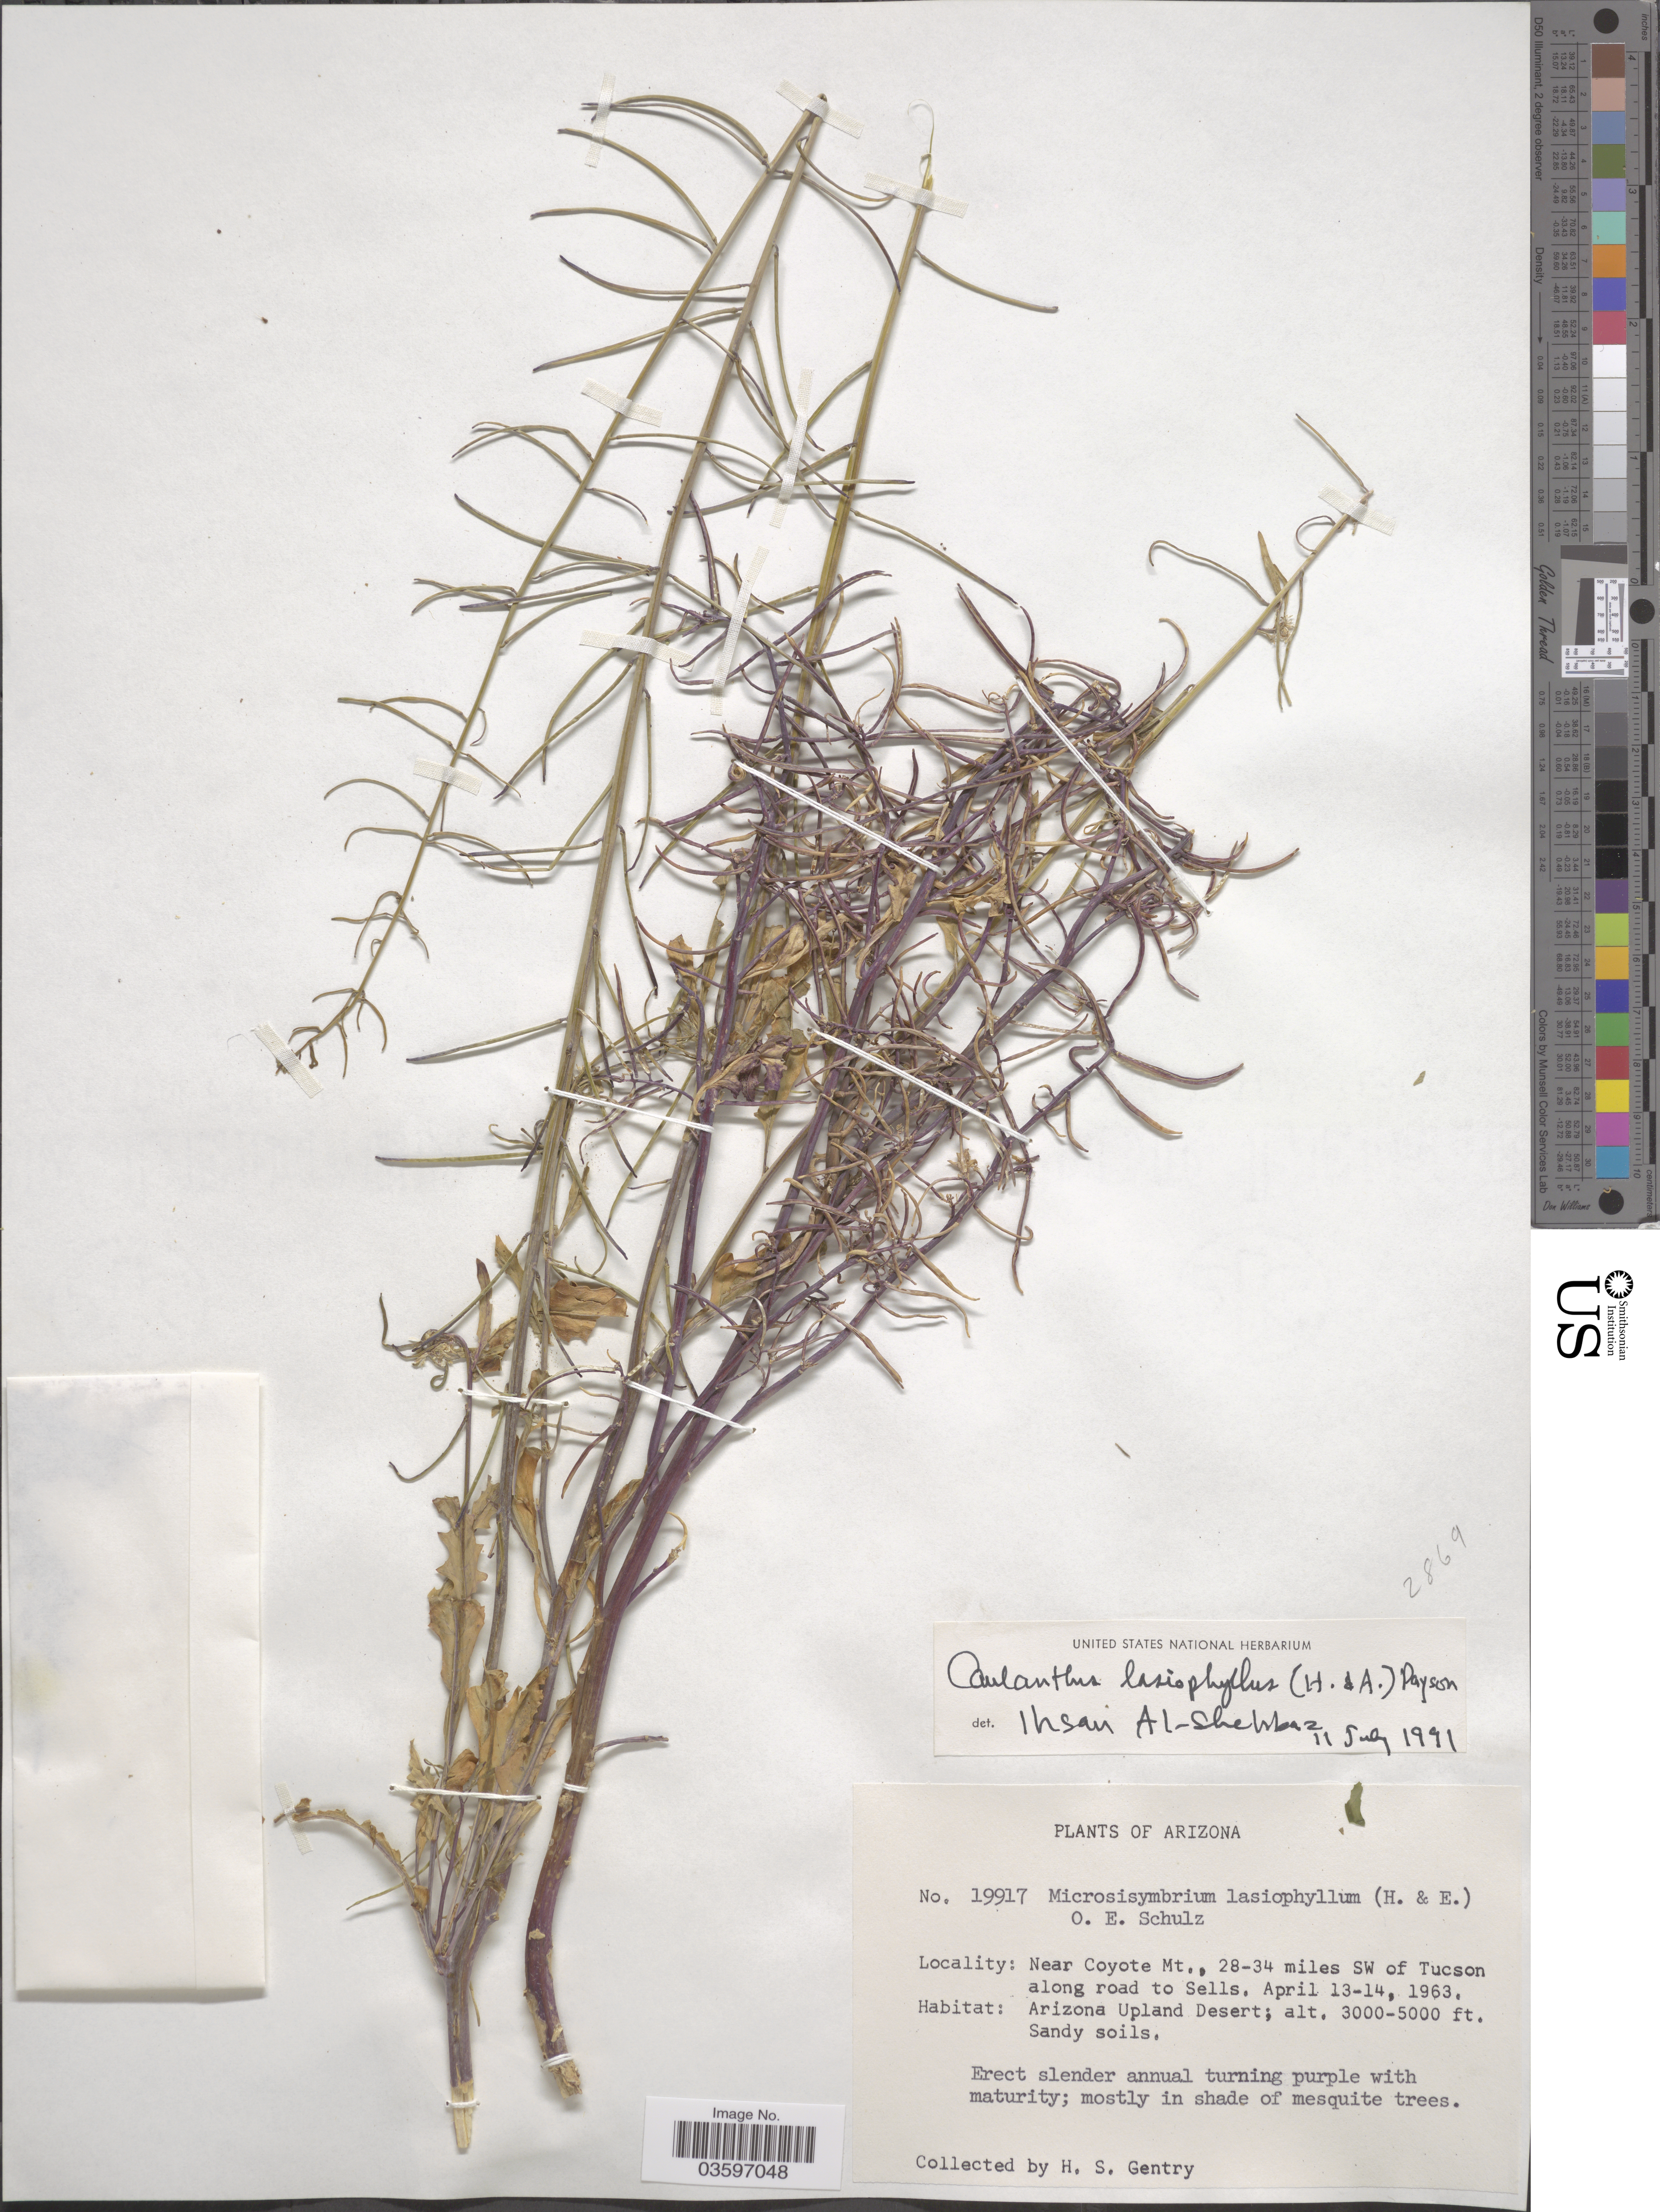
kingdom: Plantae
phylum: Tracheophyta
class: Magnoliopsida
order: Brassicales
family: Brassicaceae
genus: Caulanthus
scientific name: Caulanthus lasiophyllus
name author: (Hook. & Arn.) Payson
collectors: H. S. Gentry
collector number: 19917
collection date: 1963-04-13/1963-04-14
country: United States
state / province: Arizona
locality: Near Coyote Mt., 28-34 miles SW of Tucson along road to Sells. Arizona Upland Desert.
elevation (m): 914